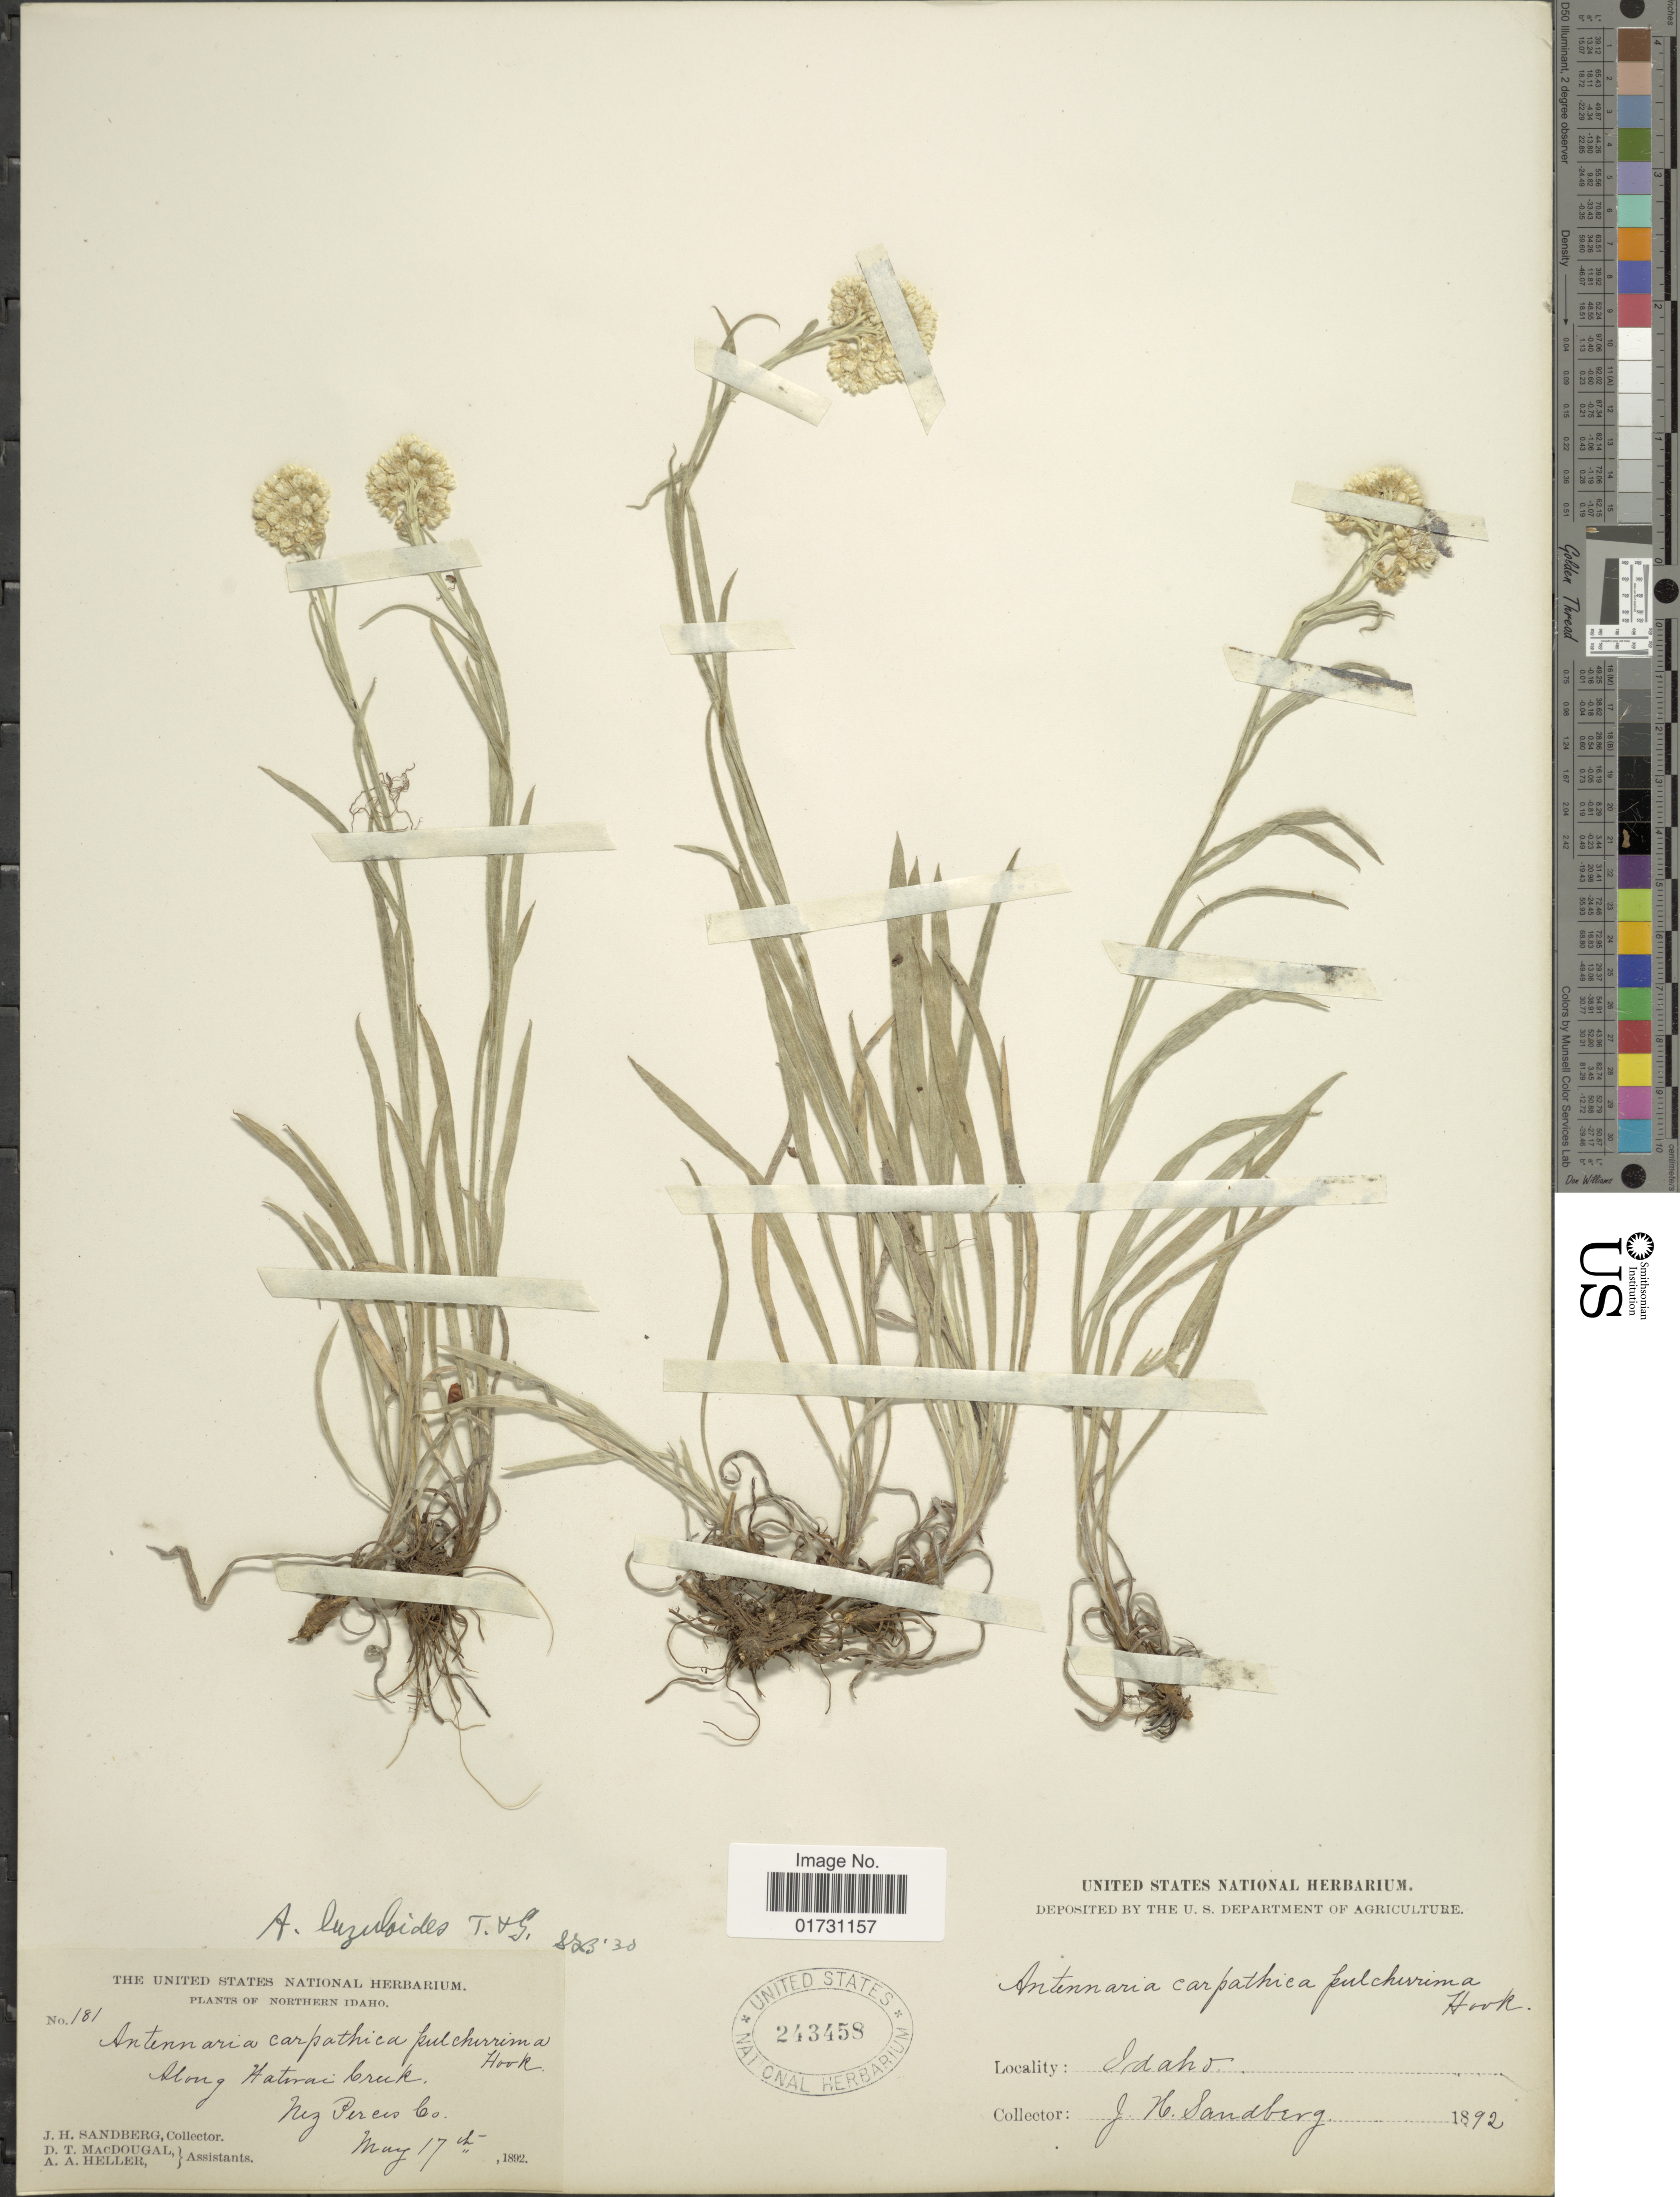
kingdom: Plantae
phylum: Tracheophyta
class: Magnoliopsida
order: Asterales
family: Asteraceae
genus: Antennaria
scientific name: Antennaria luzuloides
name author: Torr. & A. Gray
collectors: J. H. Sandberg, D. T. MacDougal & A. A. Heller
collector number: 181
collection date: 1892-05-17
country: United States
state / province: Idaho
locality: Northern Idaho, Along Hatirai Creek, Nez Pereis Co.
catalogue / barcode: US 243458